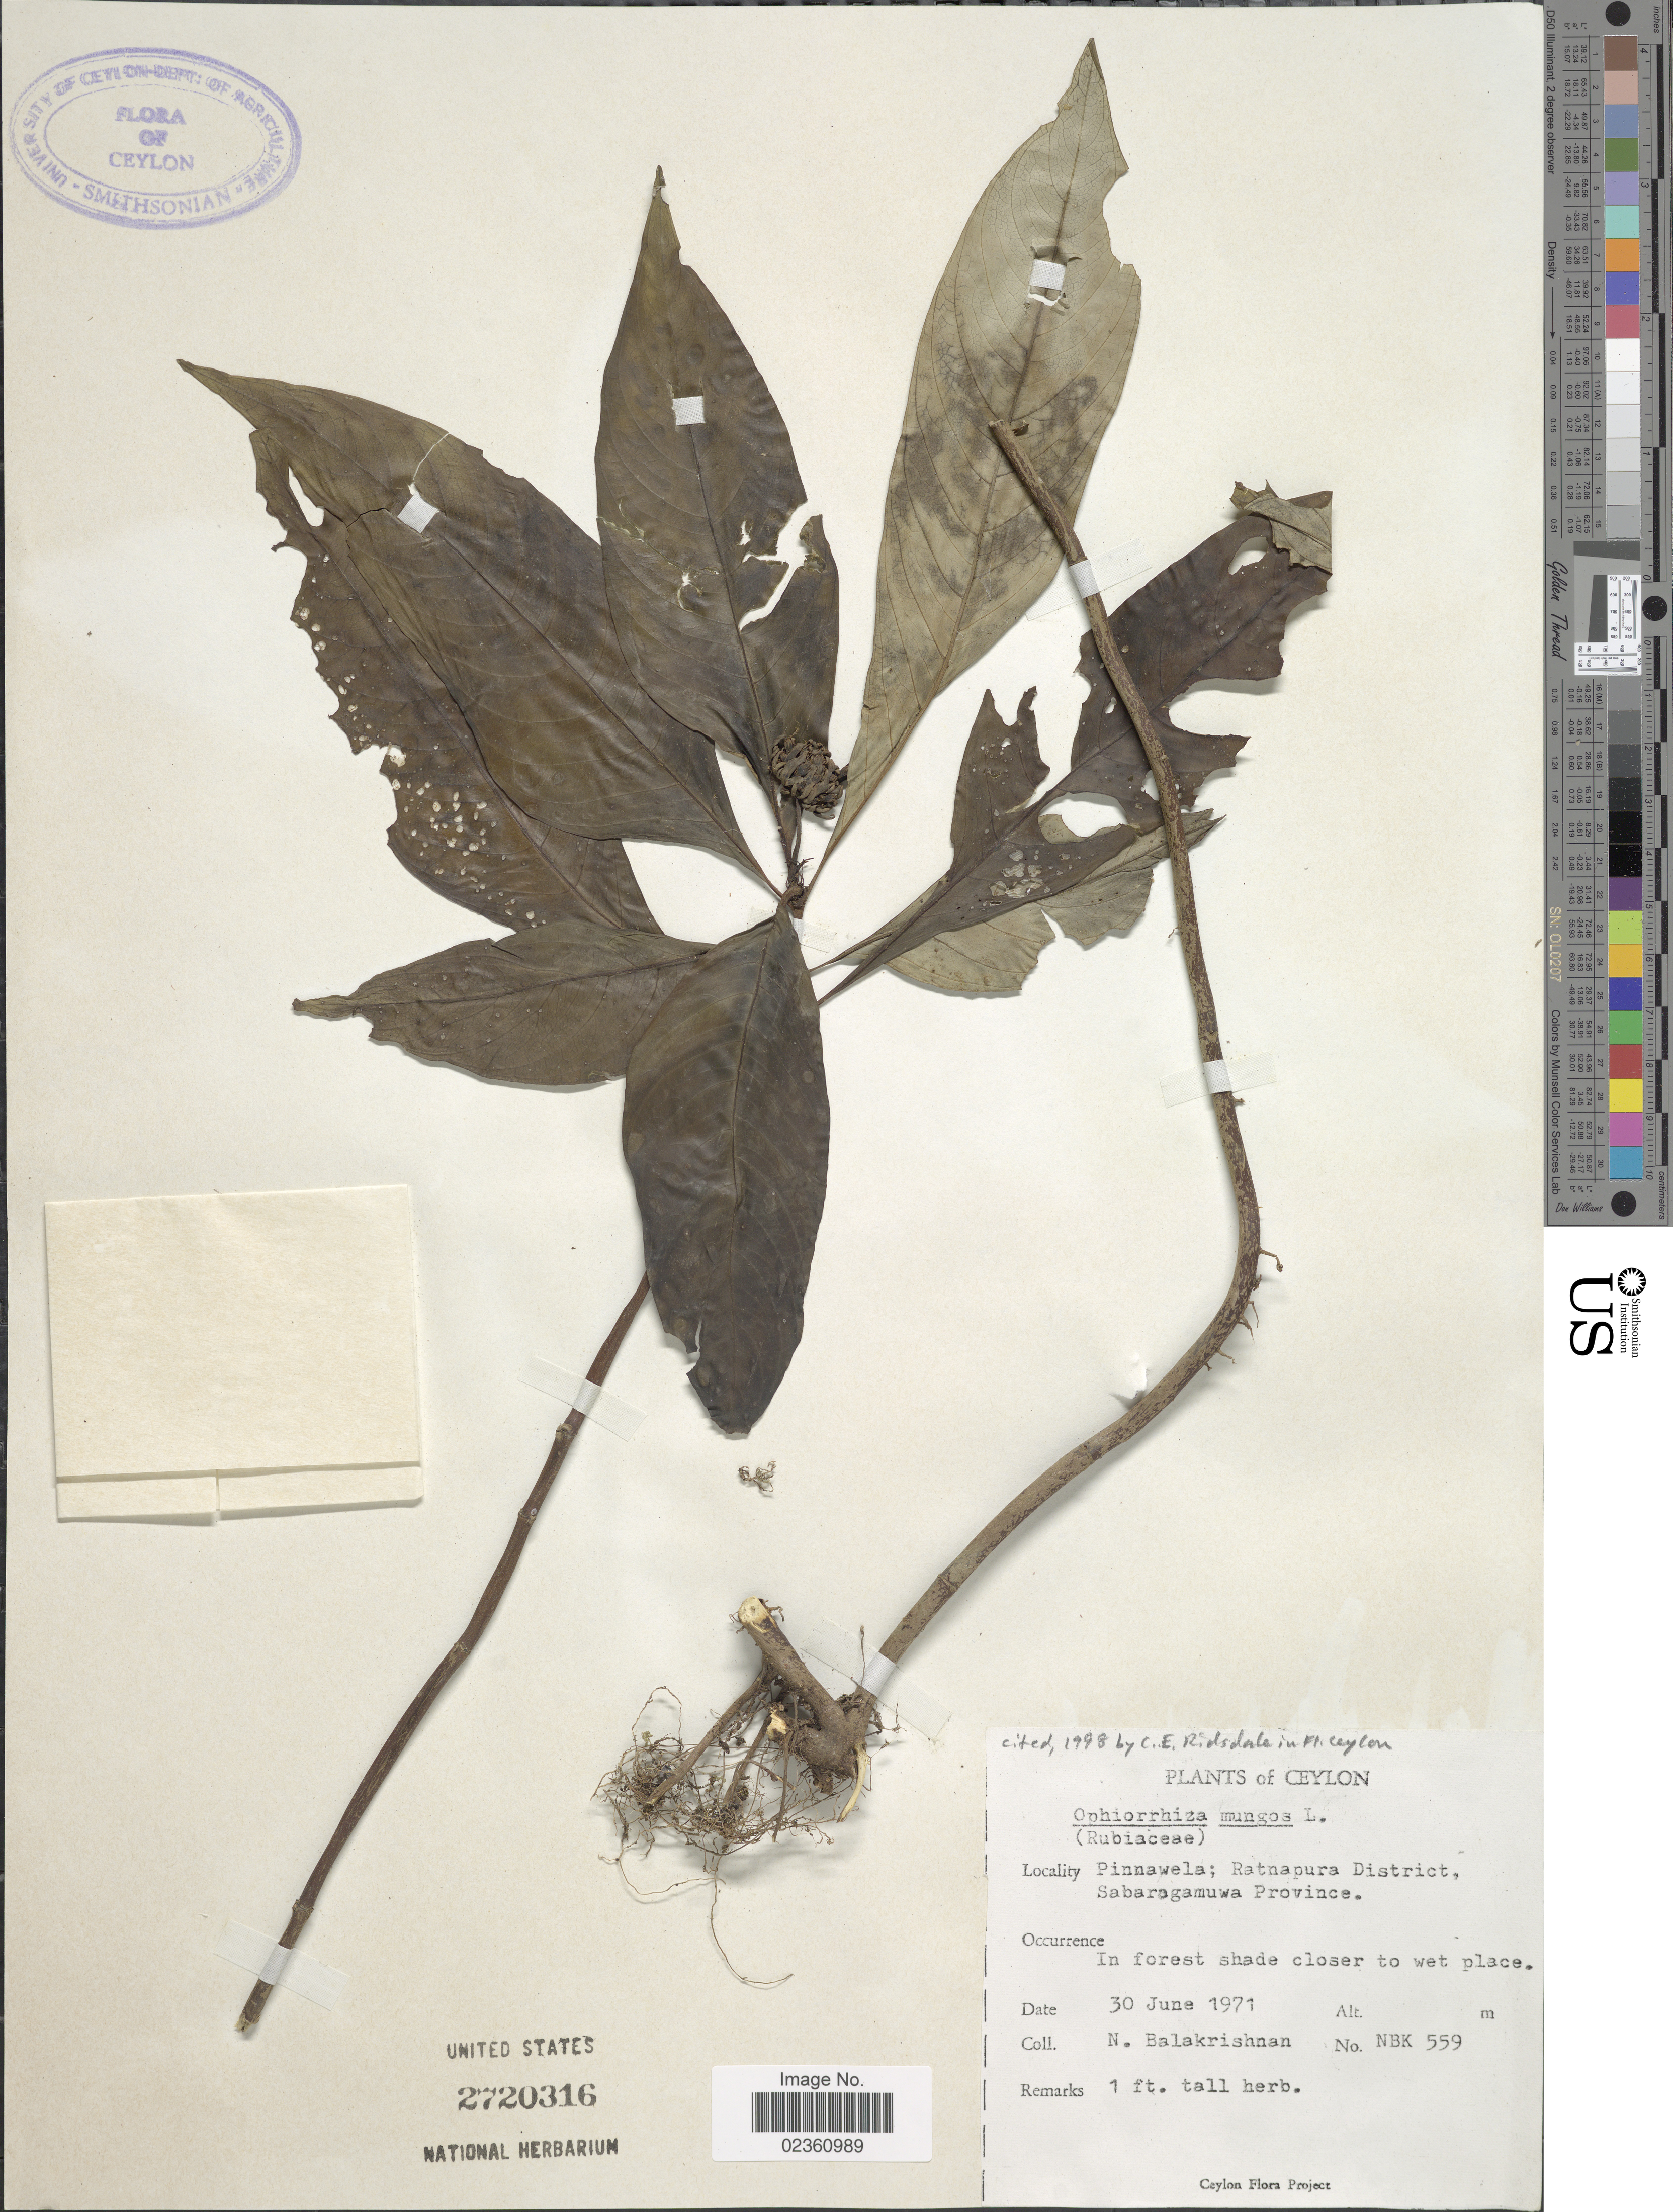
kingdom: Plantae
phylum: Tracheophyta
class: Magnoliopsida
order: Gentianales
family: Rubiaceae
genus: Ophiorrhiza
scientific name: Ophiorrhiza mungos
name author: L.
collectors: N. Balakrishnan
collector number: NBK 559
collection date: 1971-06-30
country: Sri Lanka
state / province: Sabaragamuwa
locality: Ceylon, Pinnawela; Ratnapura District, In forest shade closer to wet place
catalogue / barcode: US 2720316